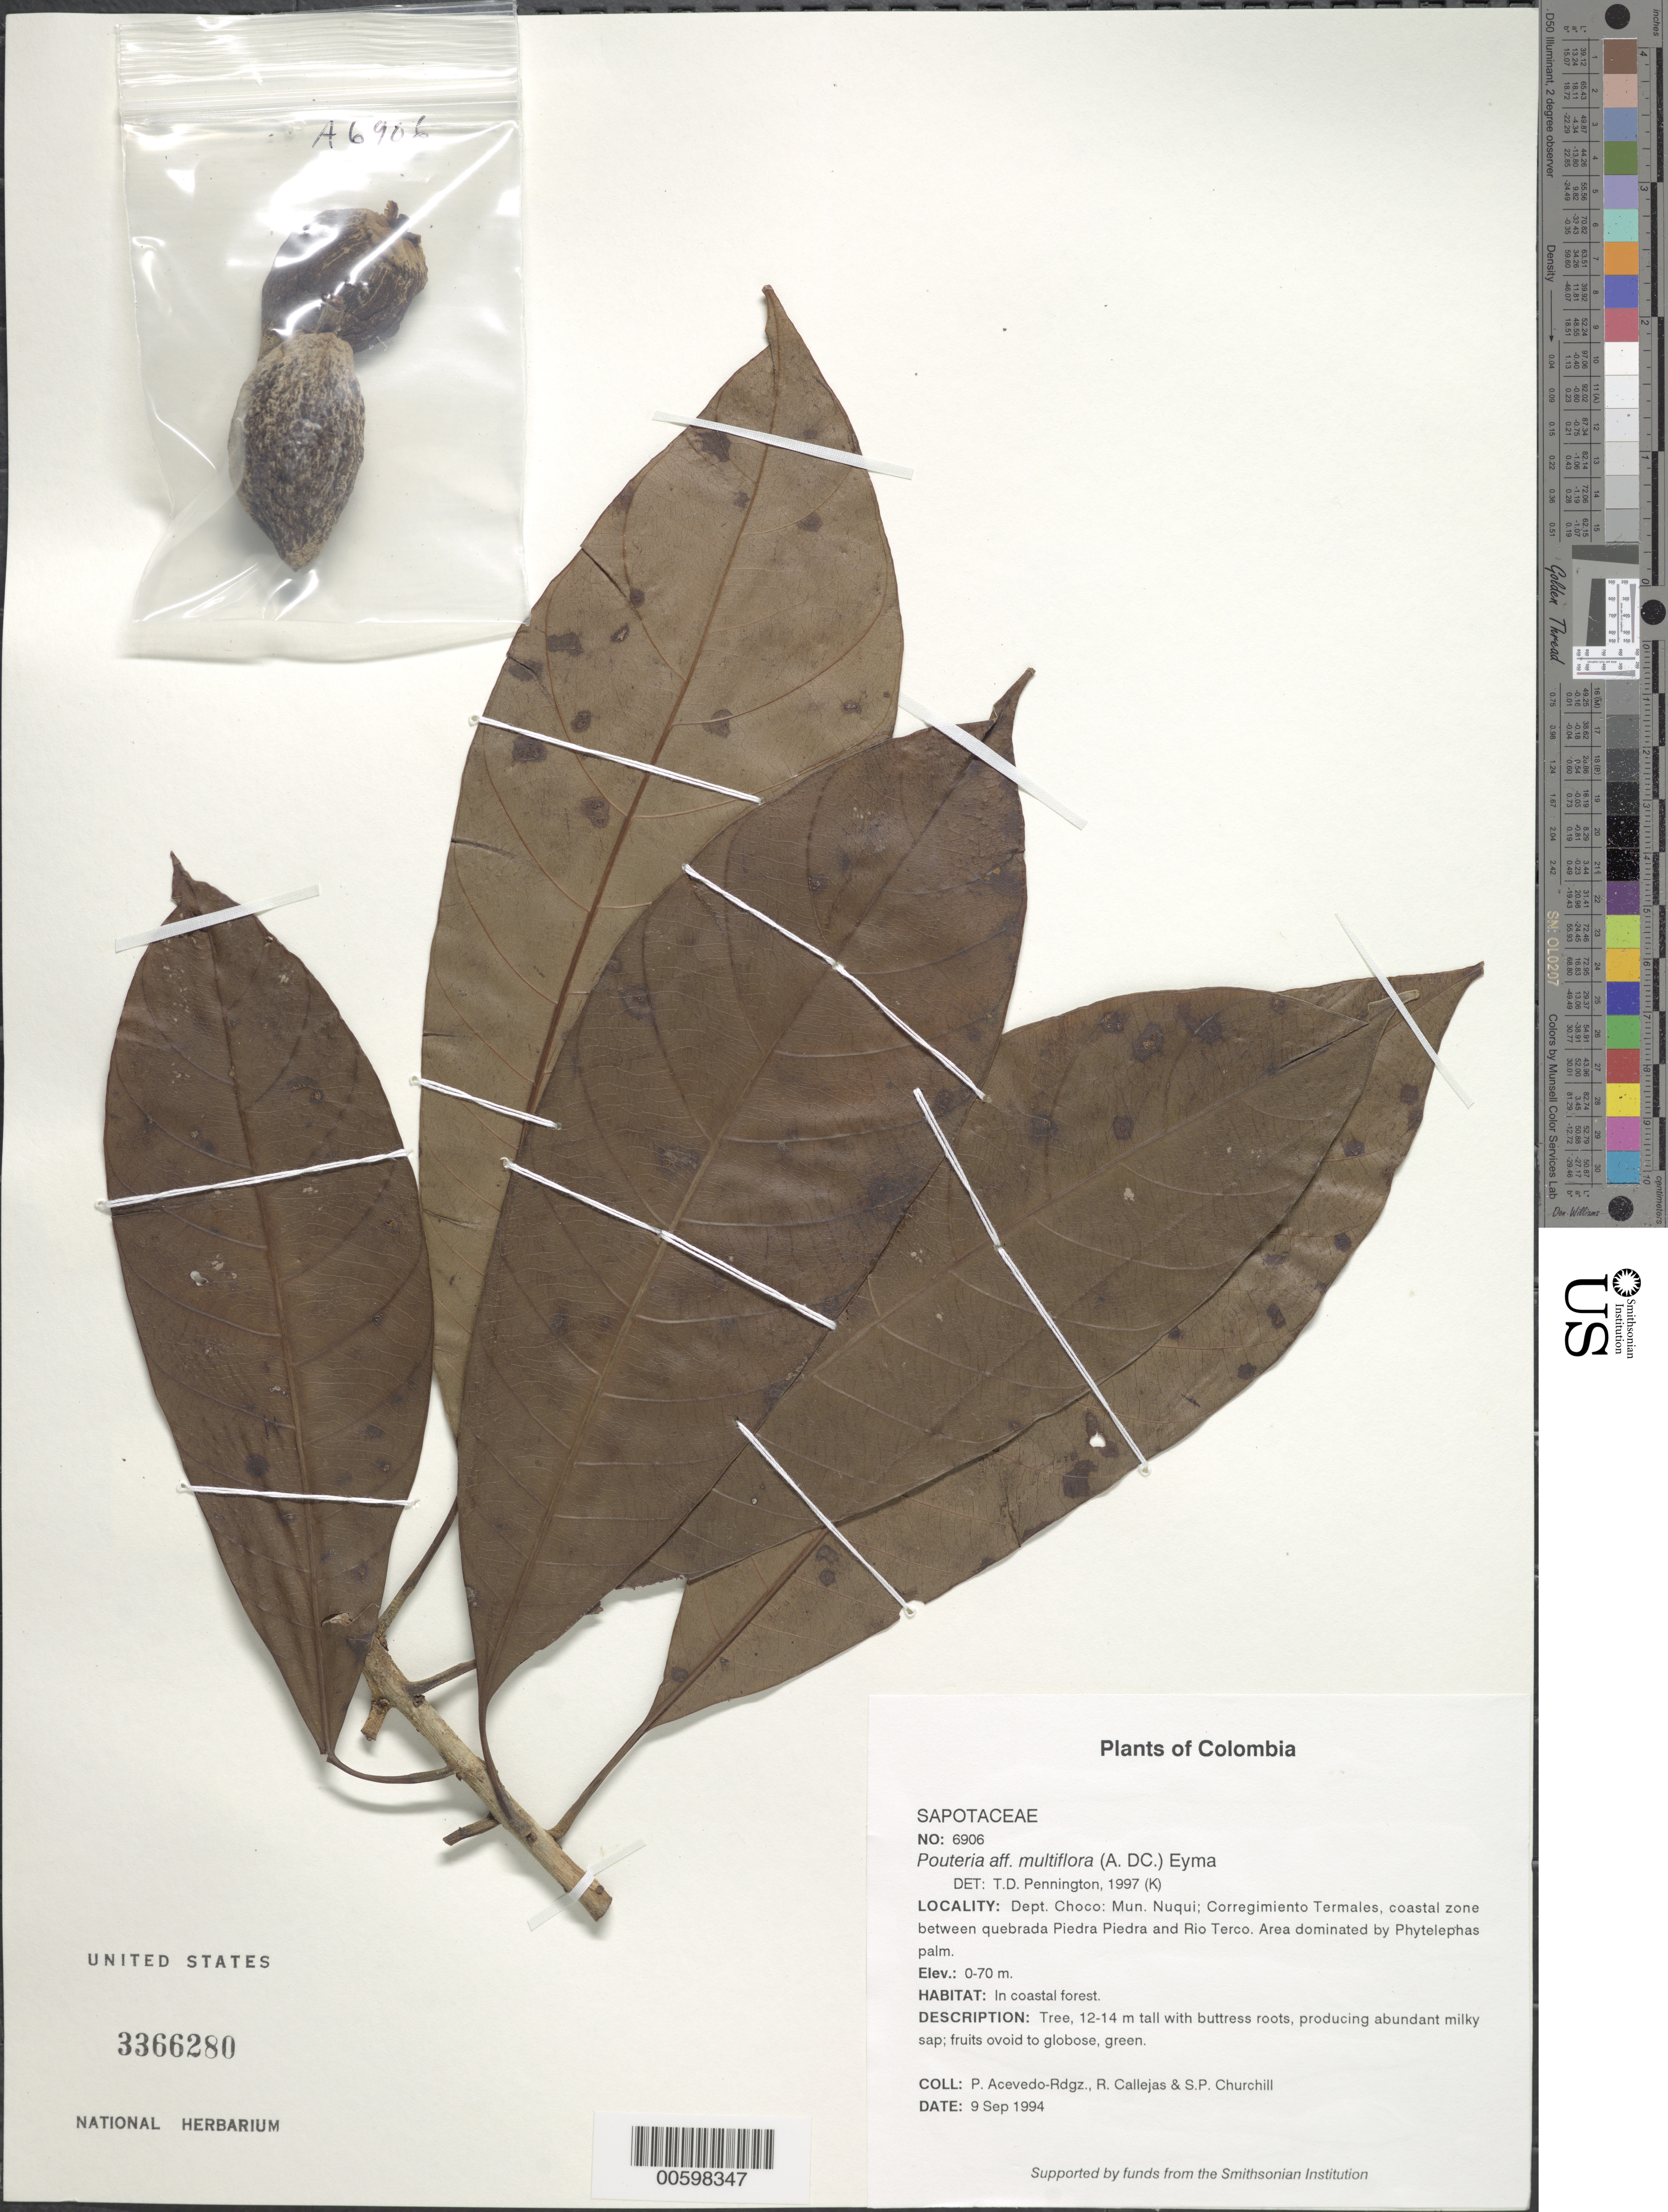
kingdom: Plantae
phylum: Tracheophyta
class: Magnoliopsida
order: Ericales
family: Sapotaceae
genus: Pouteria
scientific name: Pouteria multiflora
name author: (A. DC.) Eyma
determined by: Pennington, T. D., (K)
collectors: P. Acevedo-Rodr., R. Callejas & S. Churchill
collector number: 6906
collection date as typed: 09 Sep 1994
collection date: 1994-09-09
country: Colombia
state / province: Chocó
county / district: Nuqui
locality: Depart. Choco; Mun. Nuqui; Corregimiento Termales, coastal zone between quebrada Piedra Piedra and Río Terco. Area dominated by Phytelephas palm.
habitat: In coastal forest.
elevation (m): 0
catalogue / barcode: US 3366280